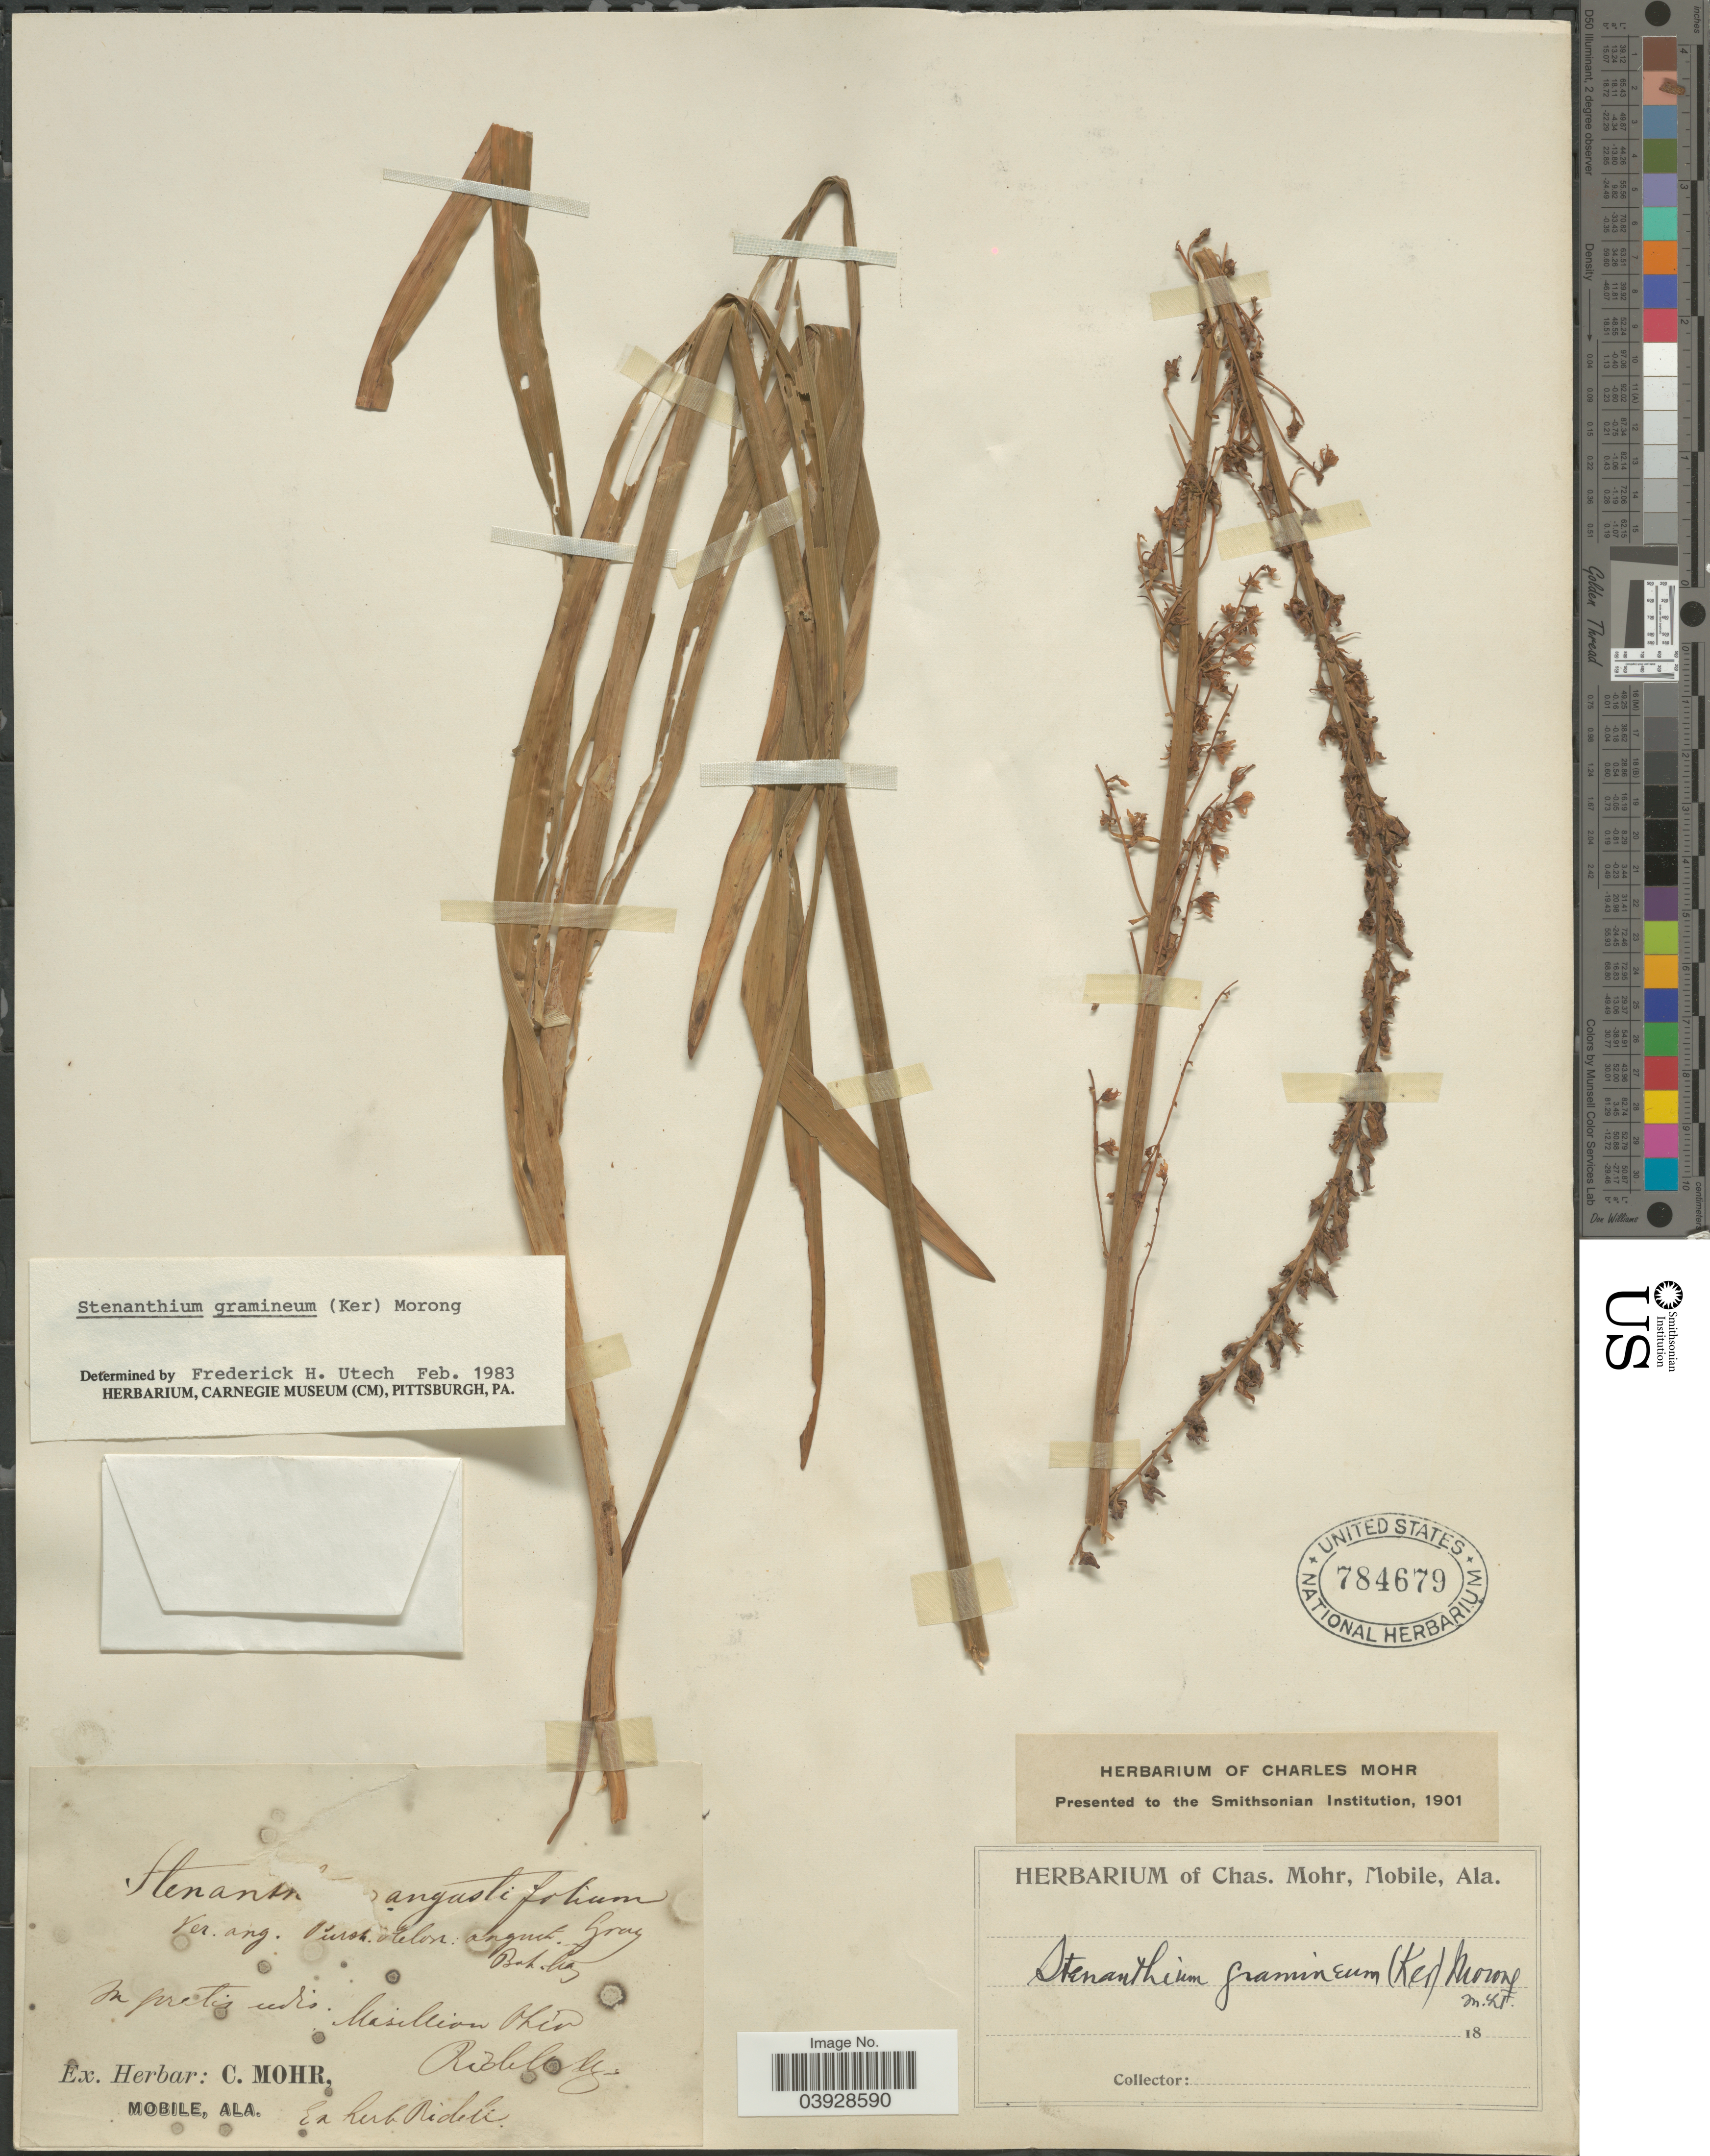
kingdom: Plantae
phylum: Tracheophyta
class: Liliopsida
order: Liliales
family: Melanthiaceae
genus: Stenanthium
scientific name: Stenanthium gramineum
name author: (Ker Gawl.) Morong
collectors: -. Ridell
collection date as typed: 18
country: United States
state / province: Ohio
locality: In pratis udis Masillion.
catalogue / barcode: US 784679